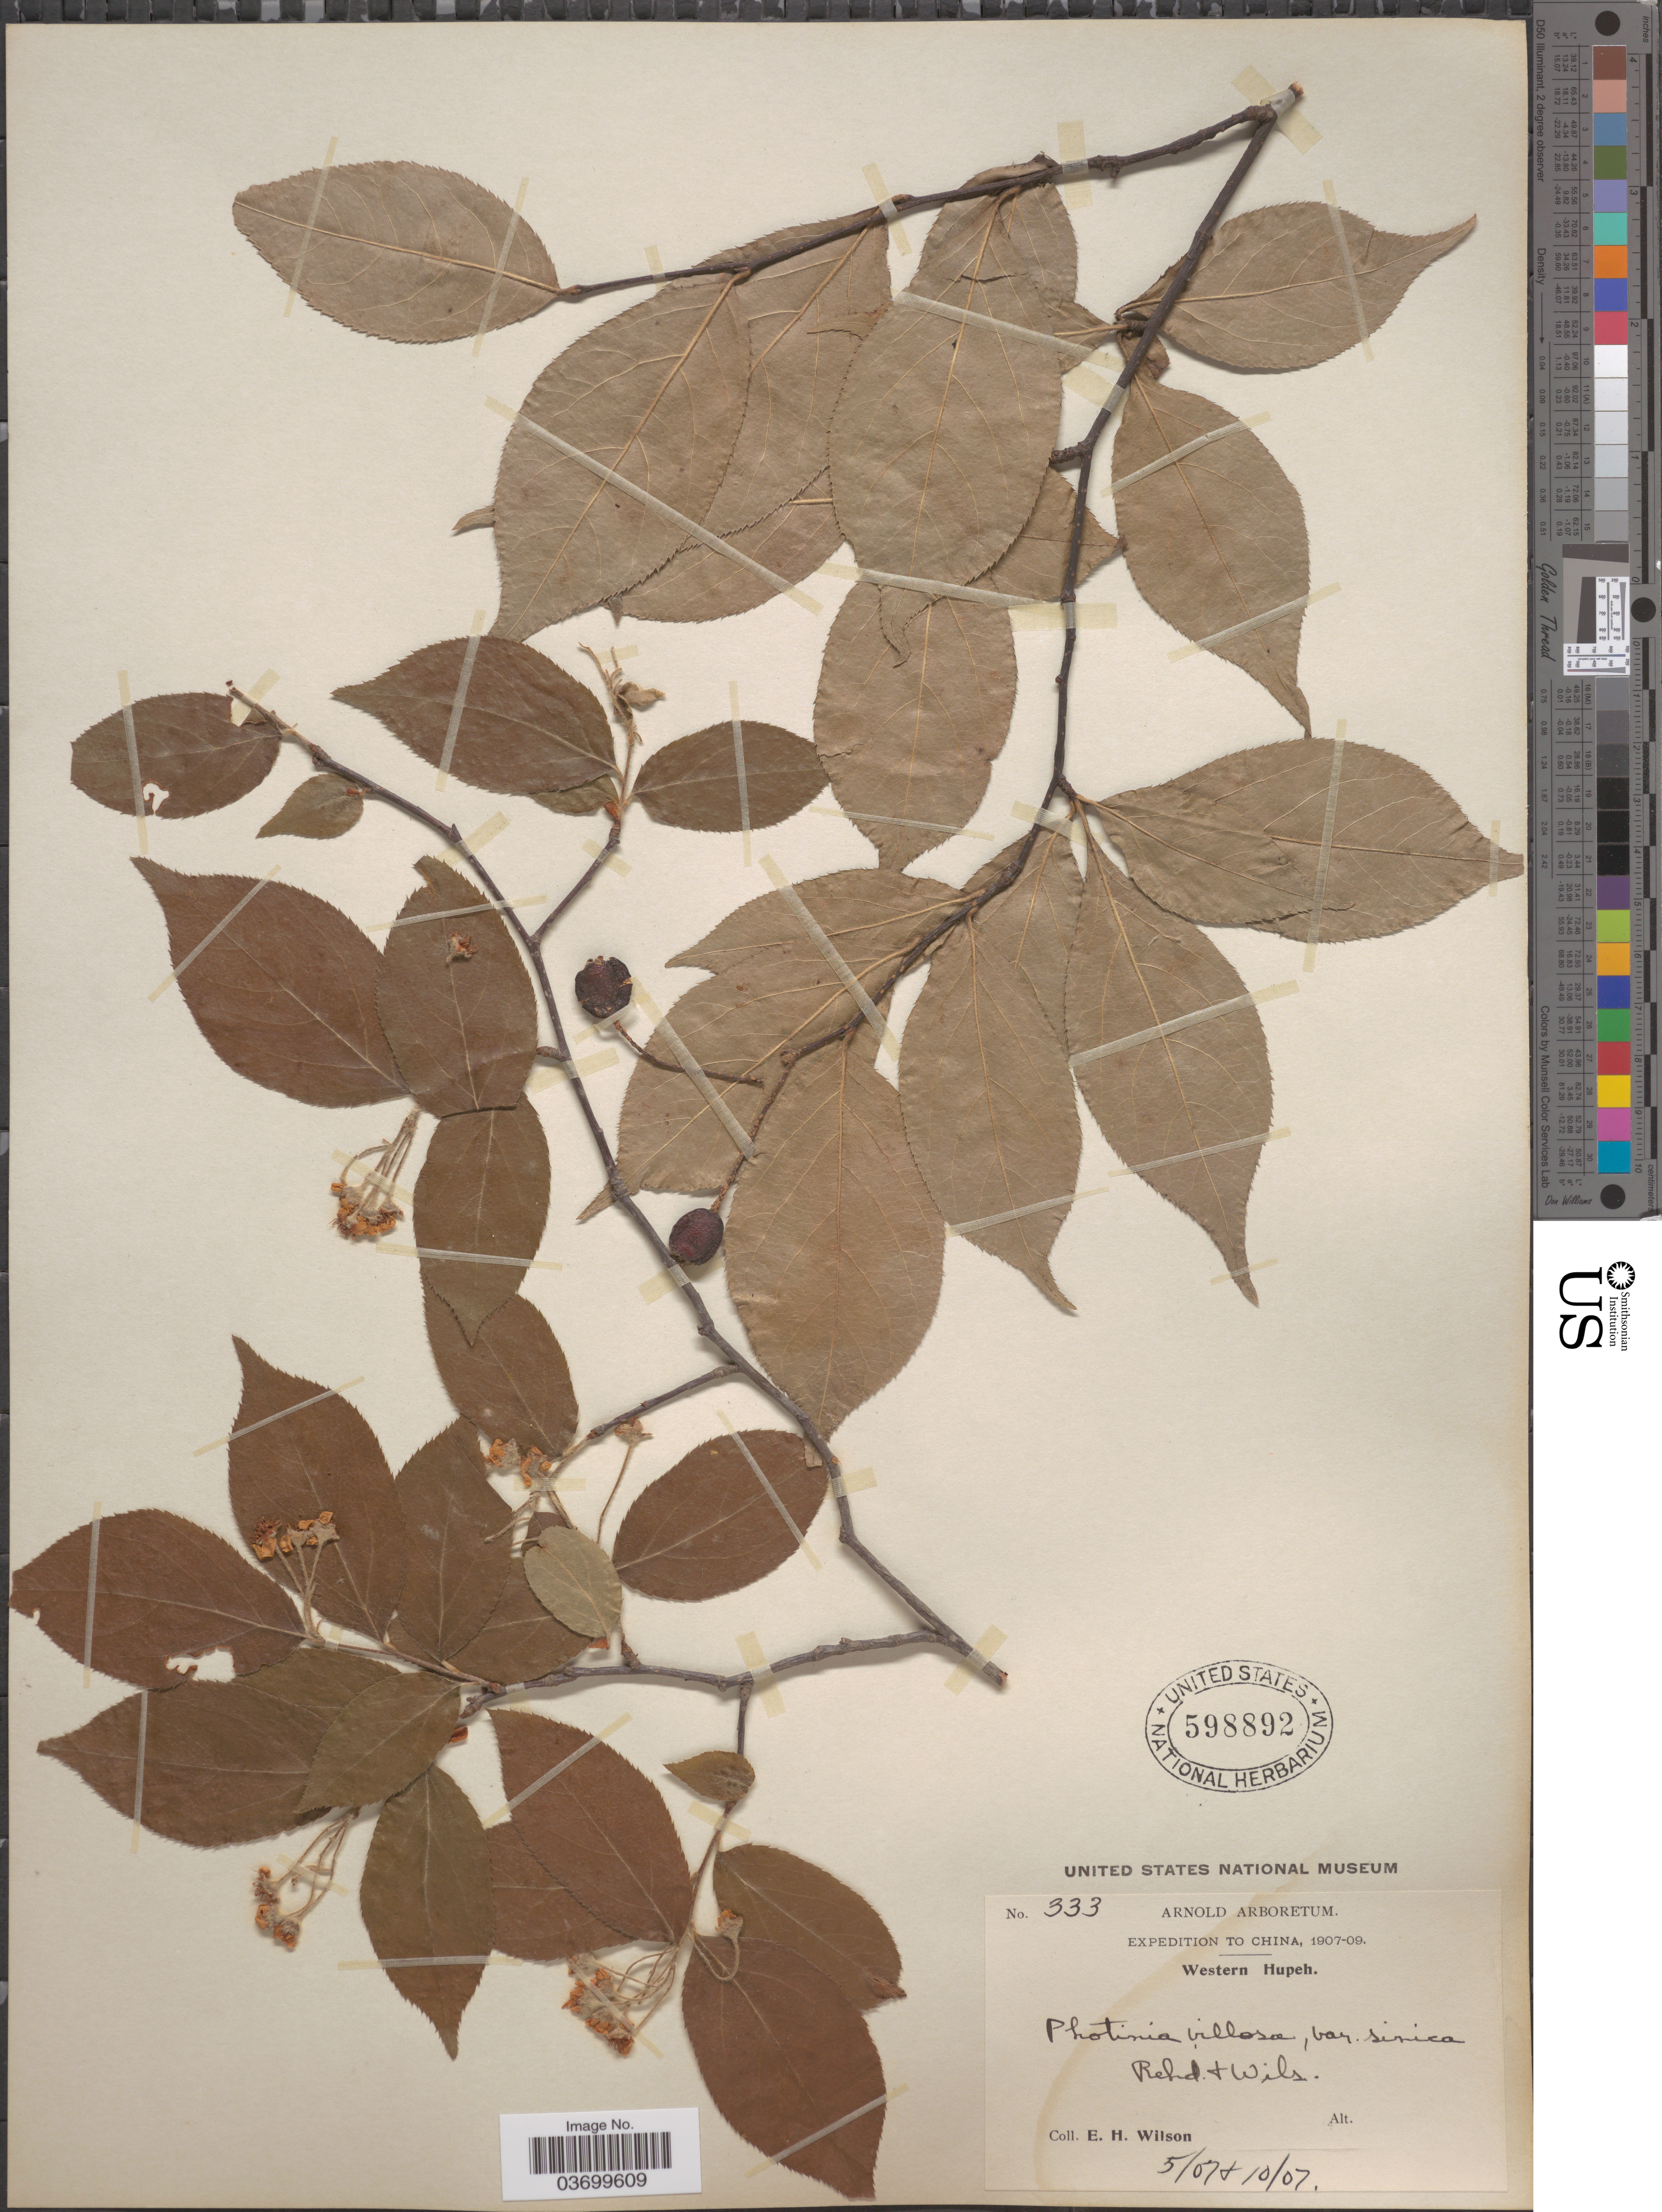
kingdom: Plantae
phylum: Tracheophyta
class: Magnoliopsida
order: Rosales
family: Rosaceae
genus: Photinia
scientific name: Photinia villosa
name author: (DC.) Thunb.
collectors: E. Wilson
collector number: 333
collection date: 1907-05/1907-10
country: China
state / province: Hubei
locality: Western Hupeh.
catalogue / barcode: US 598892